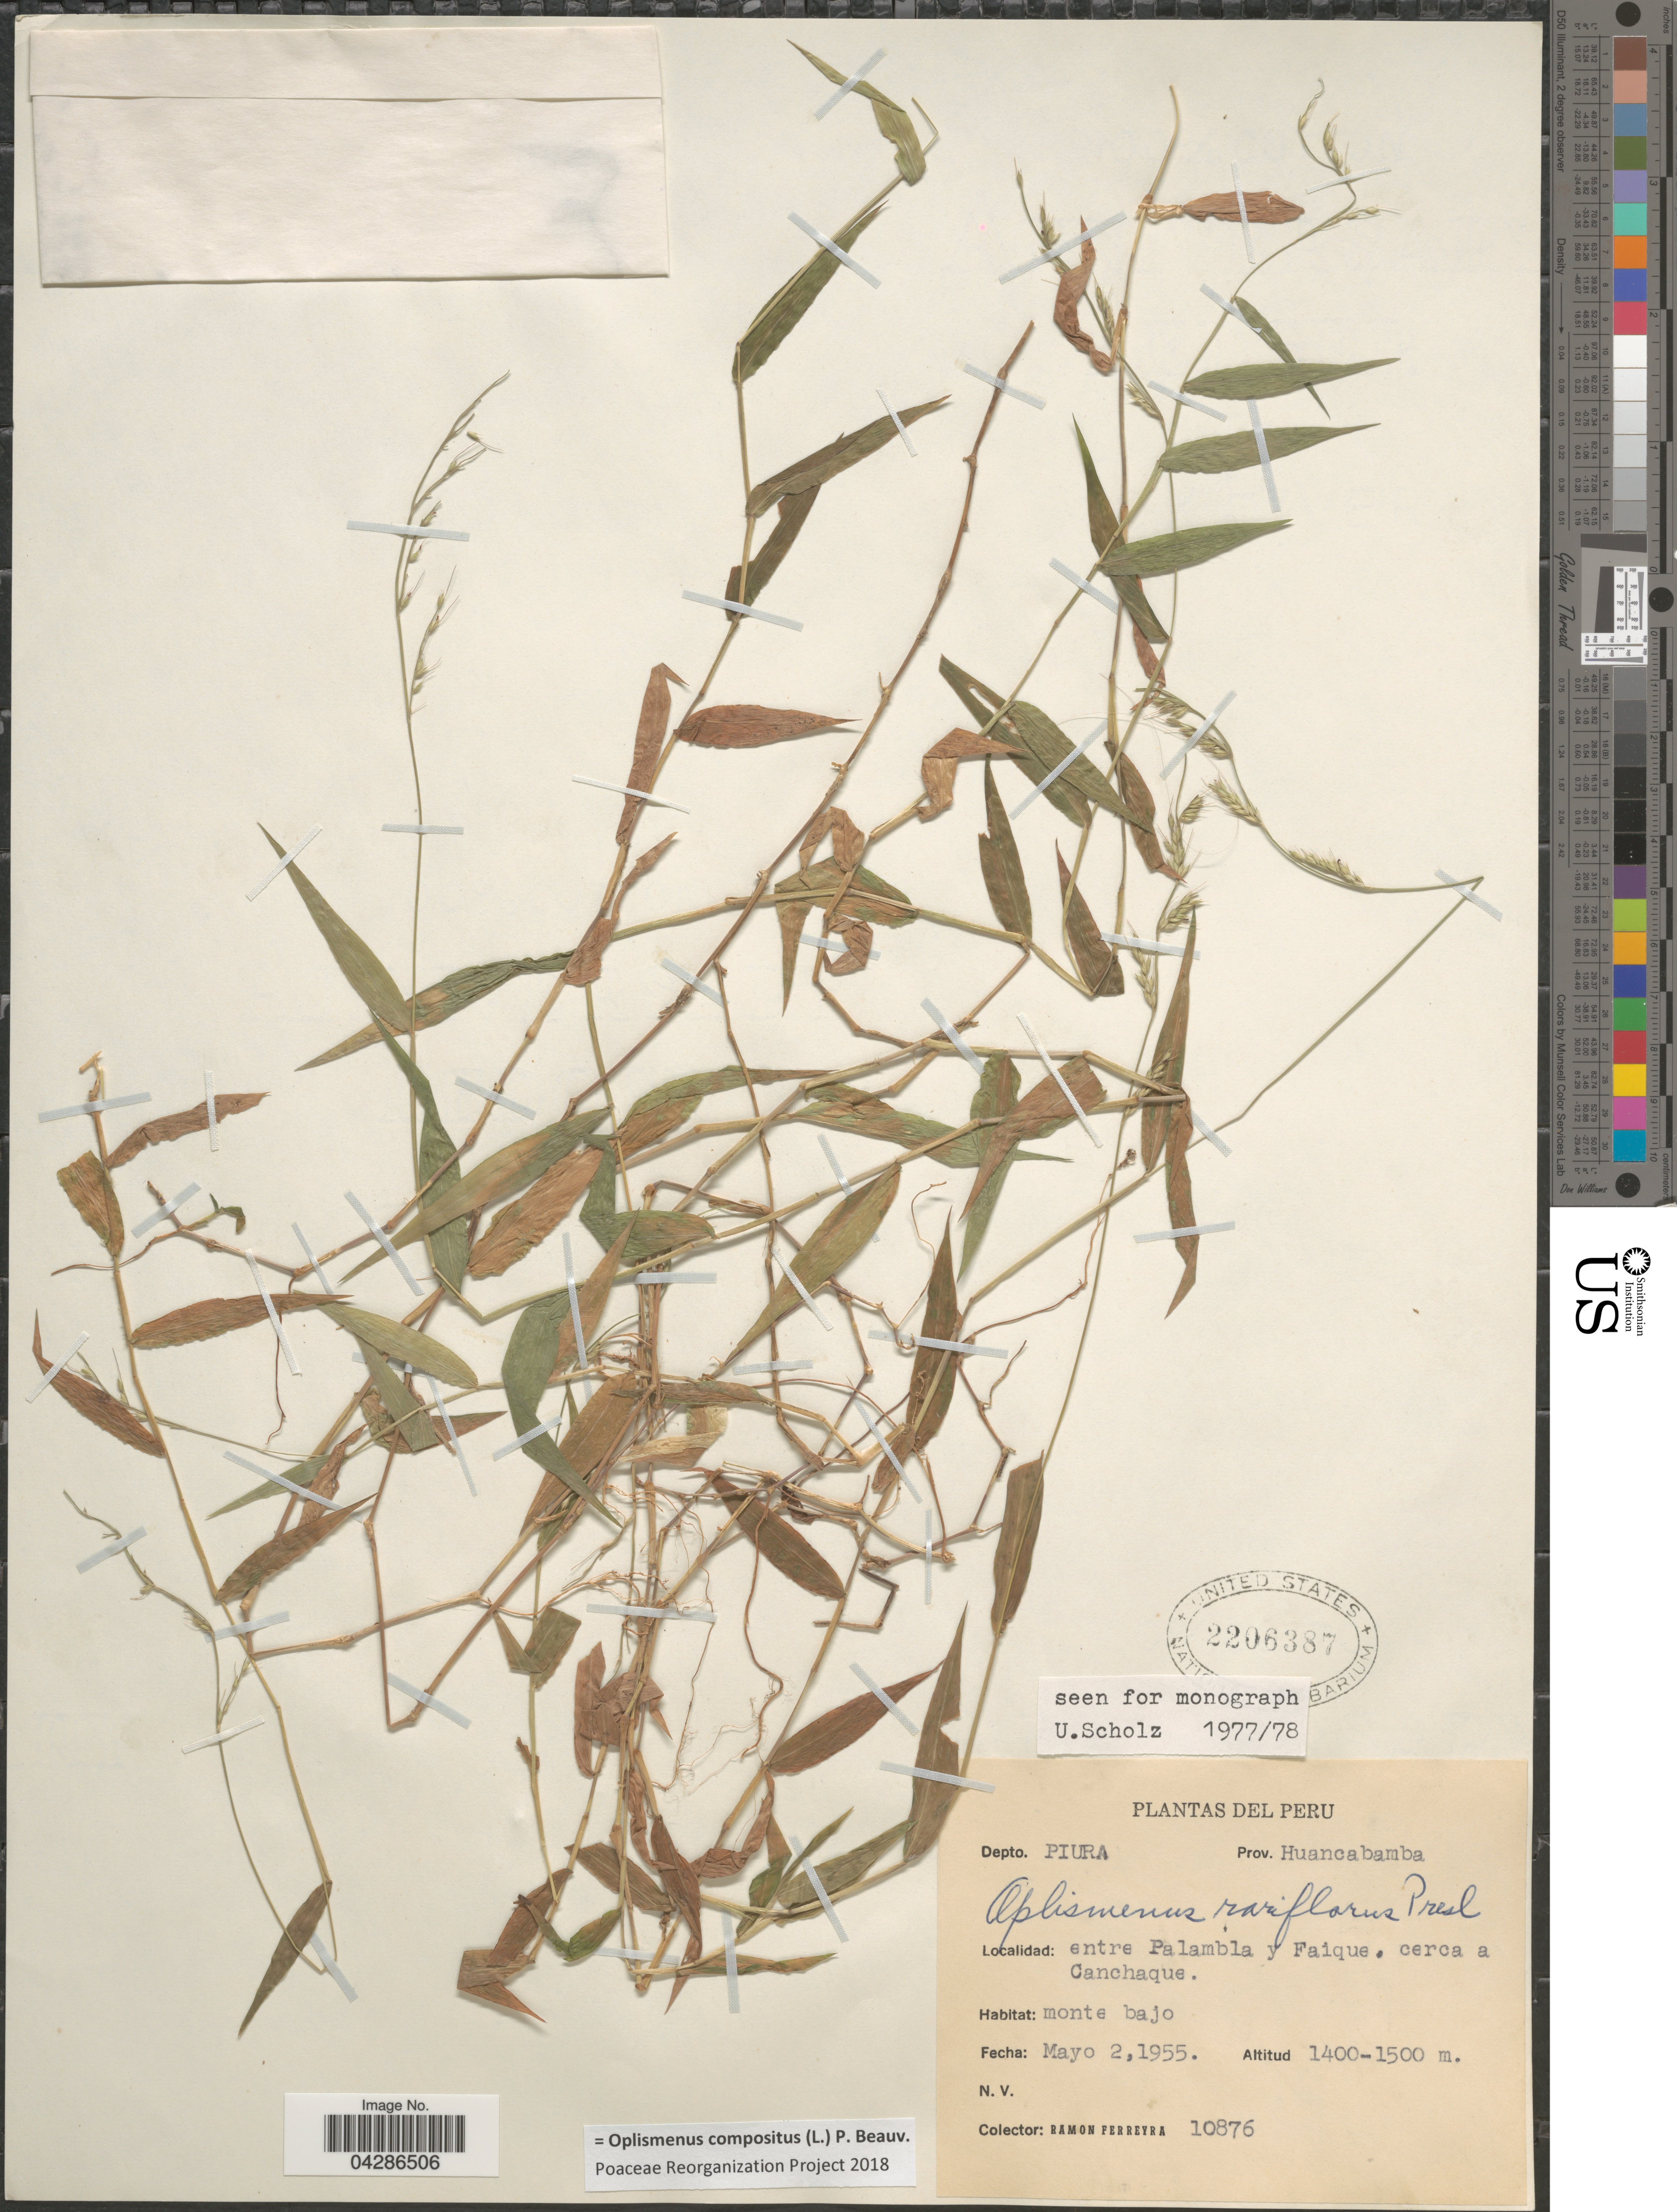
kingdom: Plantae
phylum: Tracheophyta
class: Liliopsida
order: Poales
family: Poaceae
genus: Oplismenus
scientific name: Oplismenus compositus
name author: (L.) P. Beauv.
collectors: R. A. Ferreyra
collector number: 10876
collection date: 1955-05-02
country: Peru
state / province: Piura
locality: Depto. Piura. Prov. Huancabamba. Entre Palambla y Faique, cerca a Canchaque.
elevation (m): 1400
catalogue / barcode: US 2206387